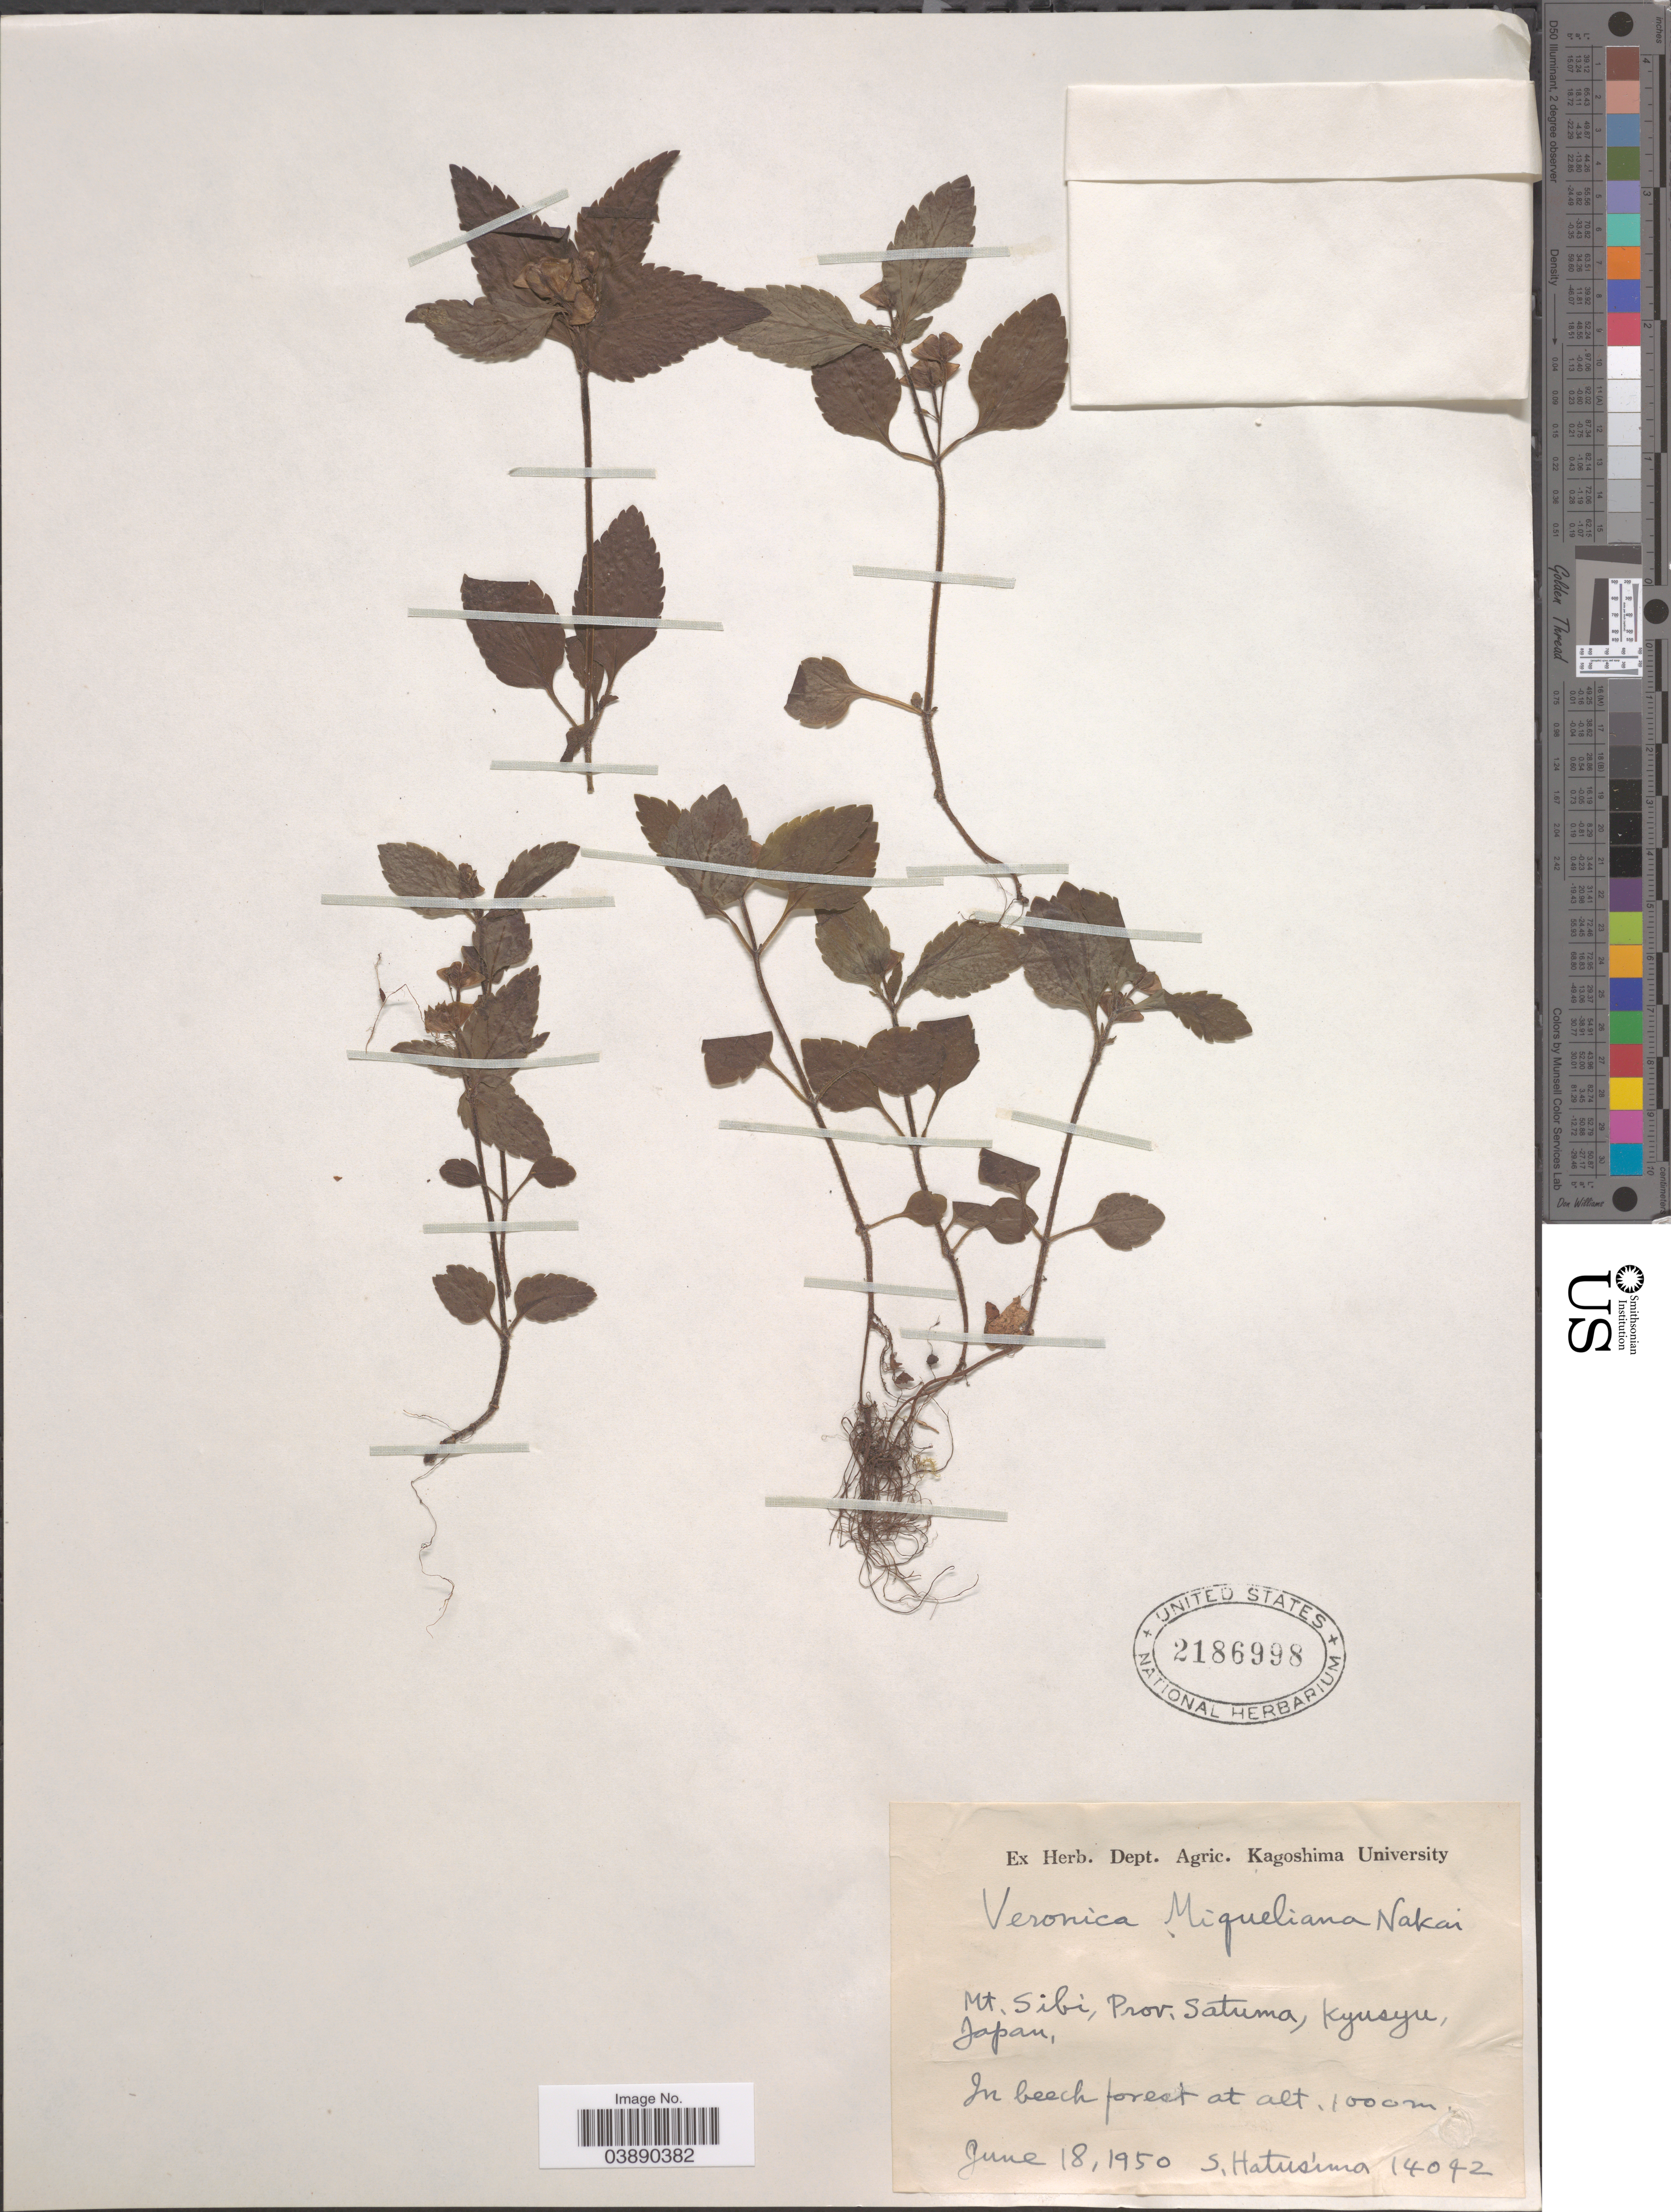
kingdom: Plantae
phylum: Tracheophyta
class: Magnoliopsida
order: Lamiales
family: Plantaginaceae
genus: Veronica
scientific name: Veronica miqueliana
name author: Nakai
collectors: S. Hatusima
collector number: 14092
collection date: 1950-06-18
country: Japan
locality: Mt. Sibi, Prov. Satuma, Kyusyu.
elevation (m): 1000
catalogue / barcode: US 2186998